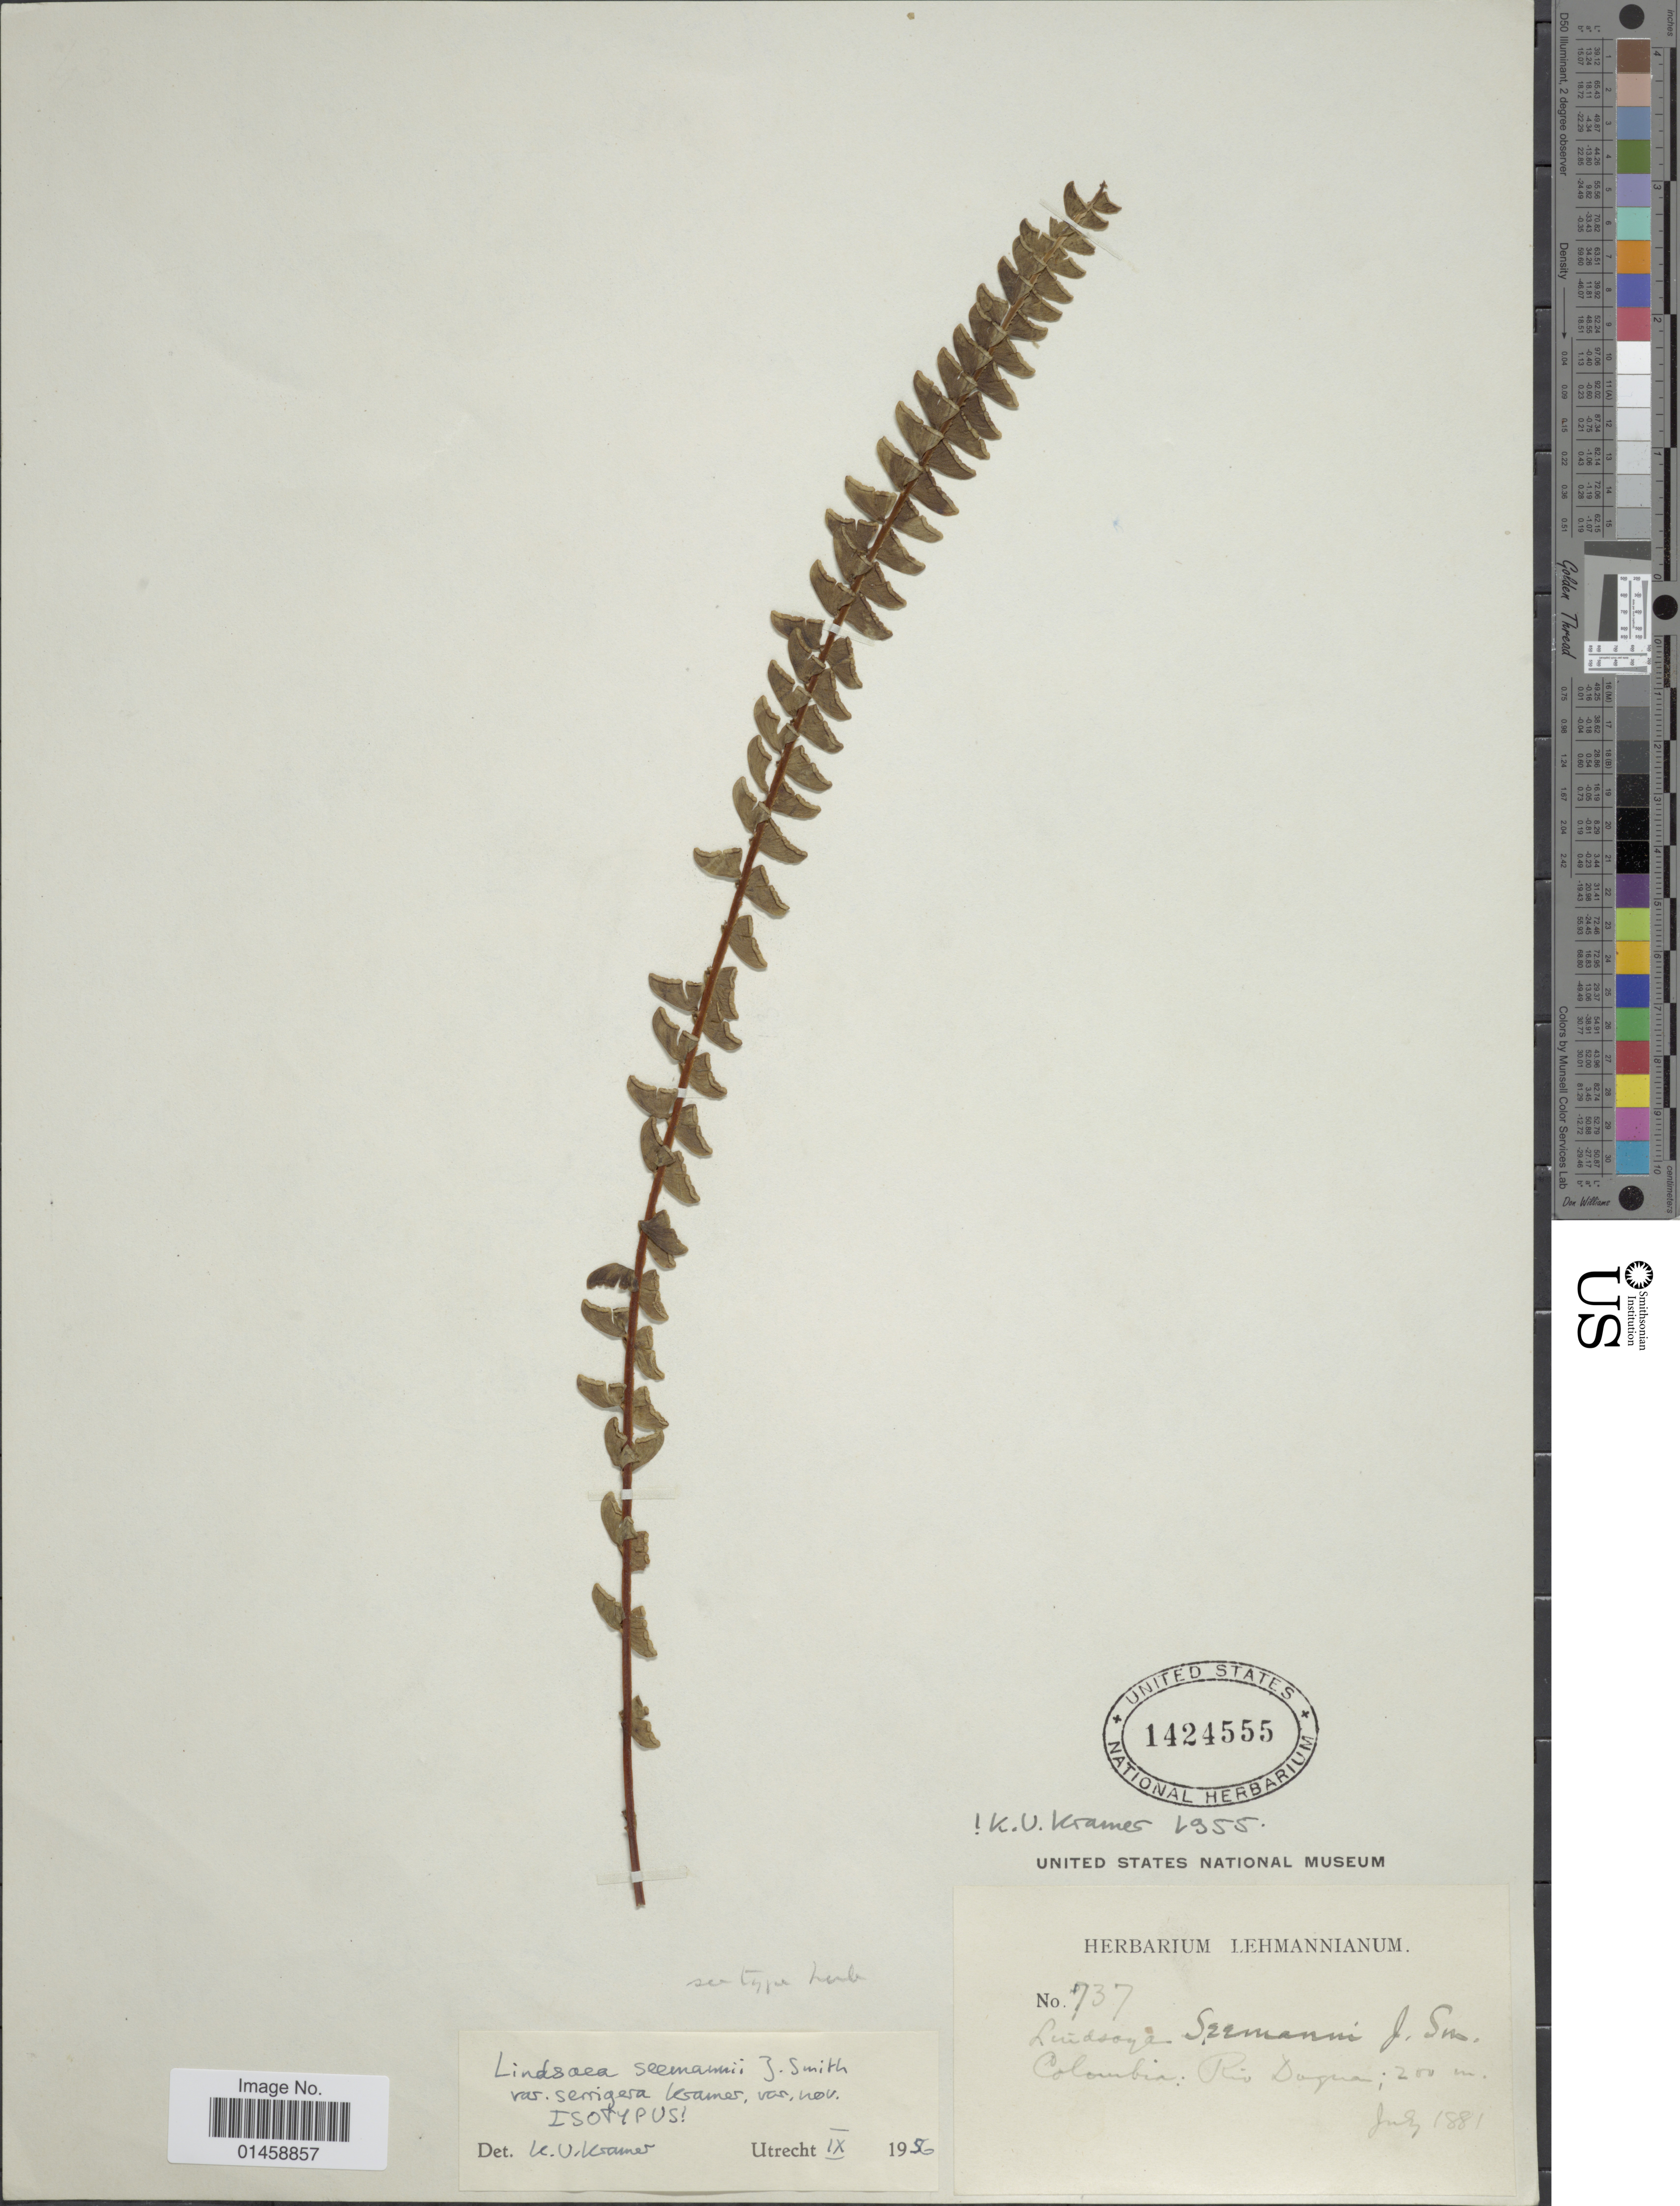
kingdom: Plantae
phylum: Tracheophyta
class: Polypodiopsida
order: Polypodiales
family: Lindsaeaceae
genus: Lindsaea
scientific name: Lindsaea seemannii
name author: J. Sm. in Seem.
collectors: Herb. Lehmannianu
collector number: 737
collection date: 1881-07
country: Colombia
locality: Rio Dagua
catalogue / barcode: US 1424555